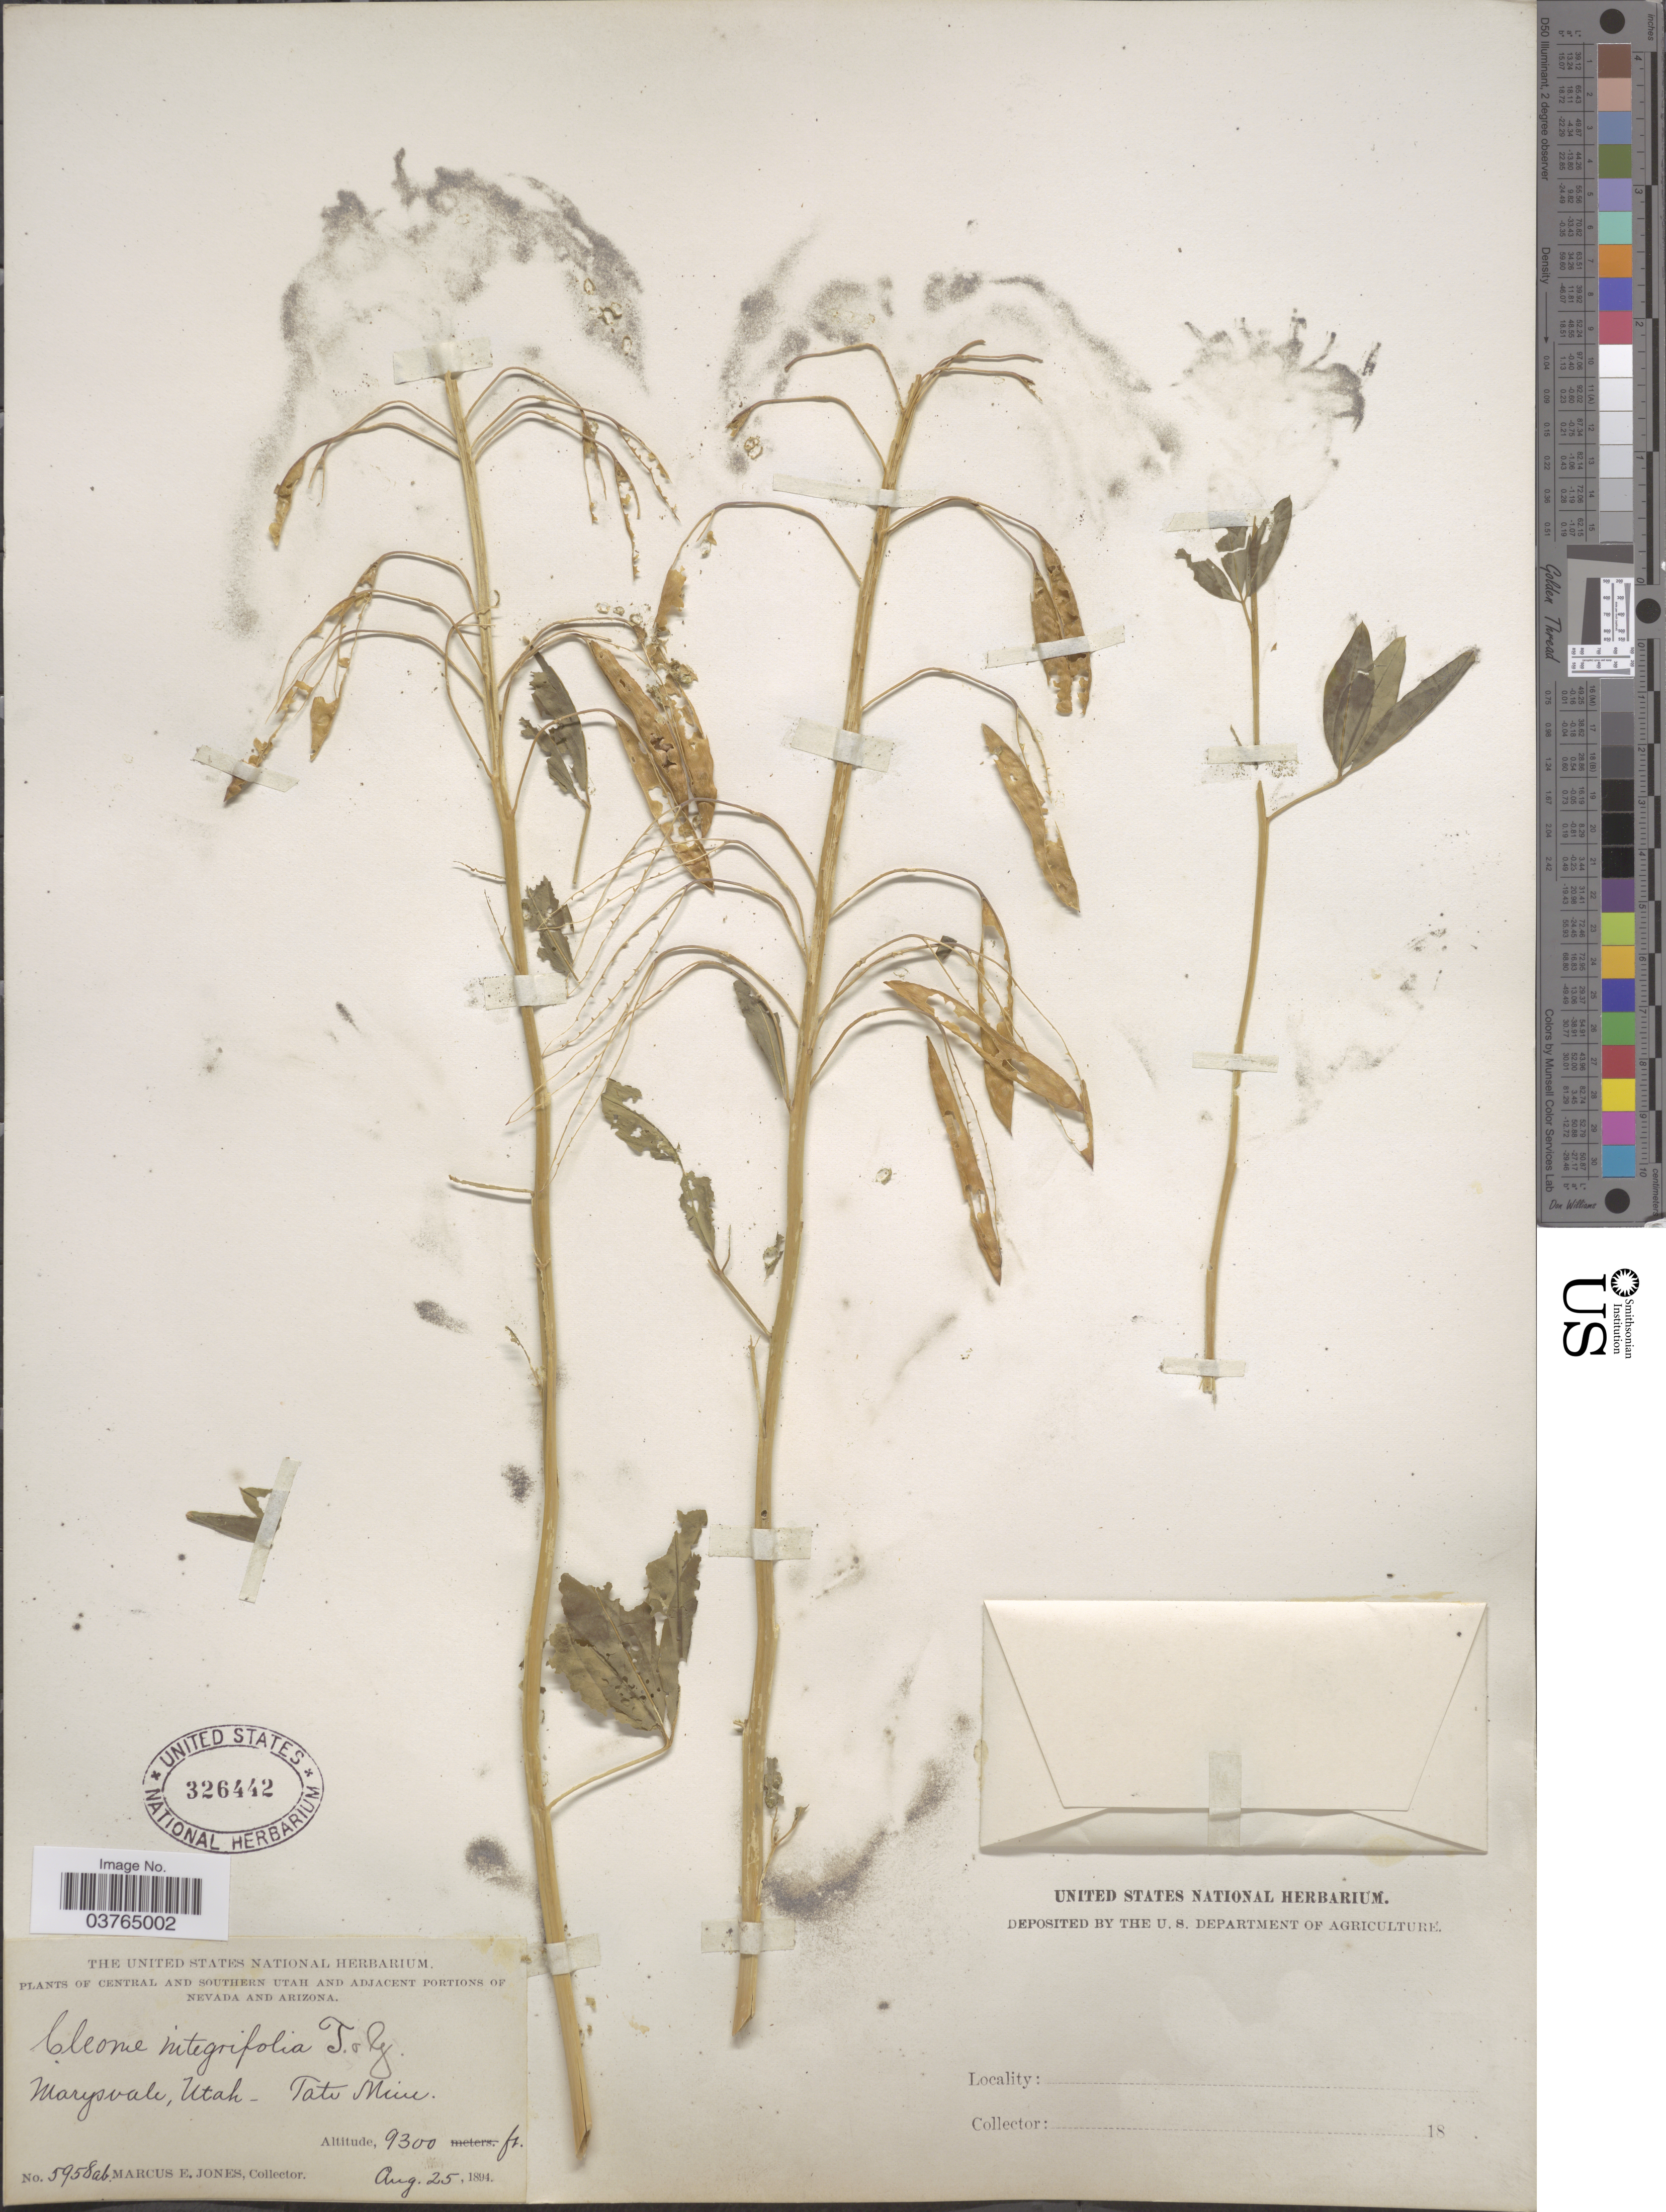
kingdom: Plantae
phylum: Tracheophyta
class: Magnoliopsida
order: Brassicales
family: Cleomaceae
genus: Cleomella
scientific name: Cleomella serrulata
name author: (Pursh) Roalson & J.C. Hall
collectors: M. E. Jones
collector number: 5958ab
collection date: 1894-08-25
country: United States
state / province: Utah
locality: Central and Southern Utah. Marysvale. Tate Mine.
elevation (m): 2835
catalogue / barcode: US 326442